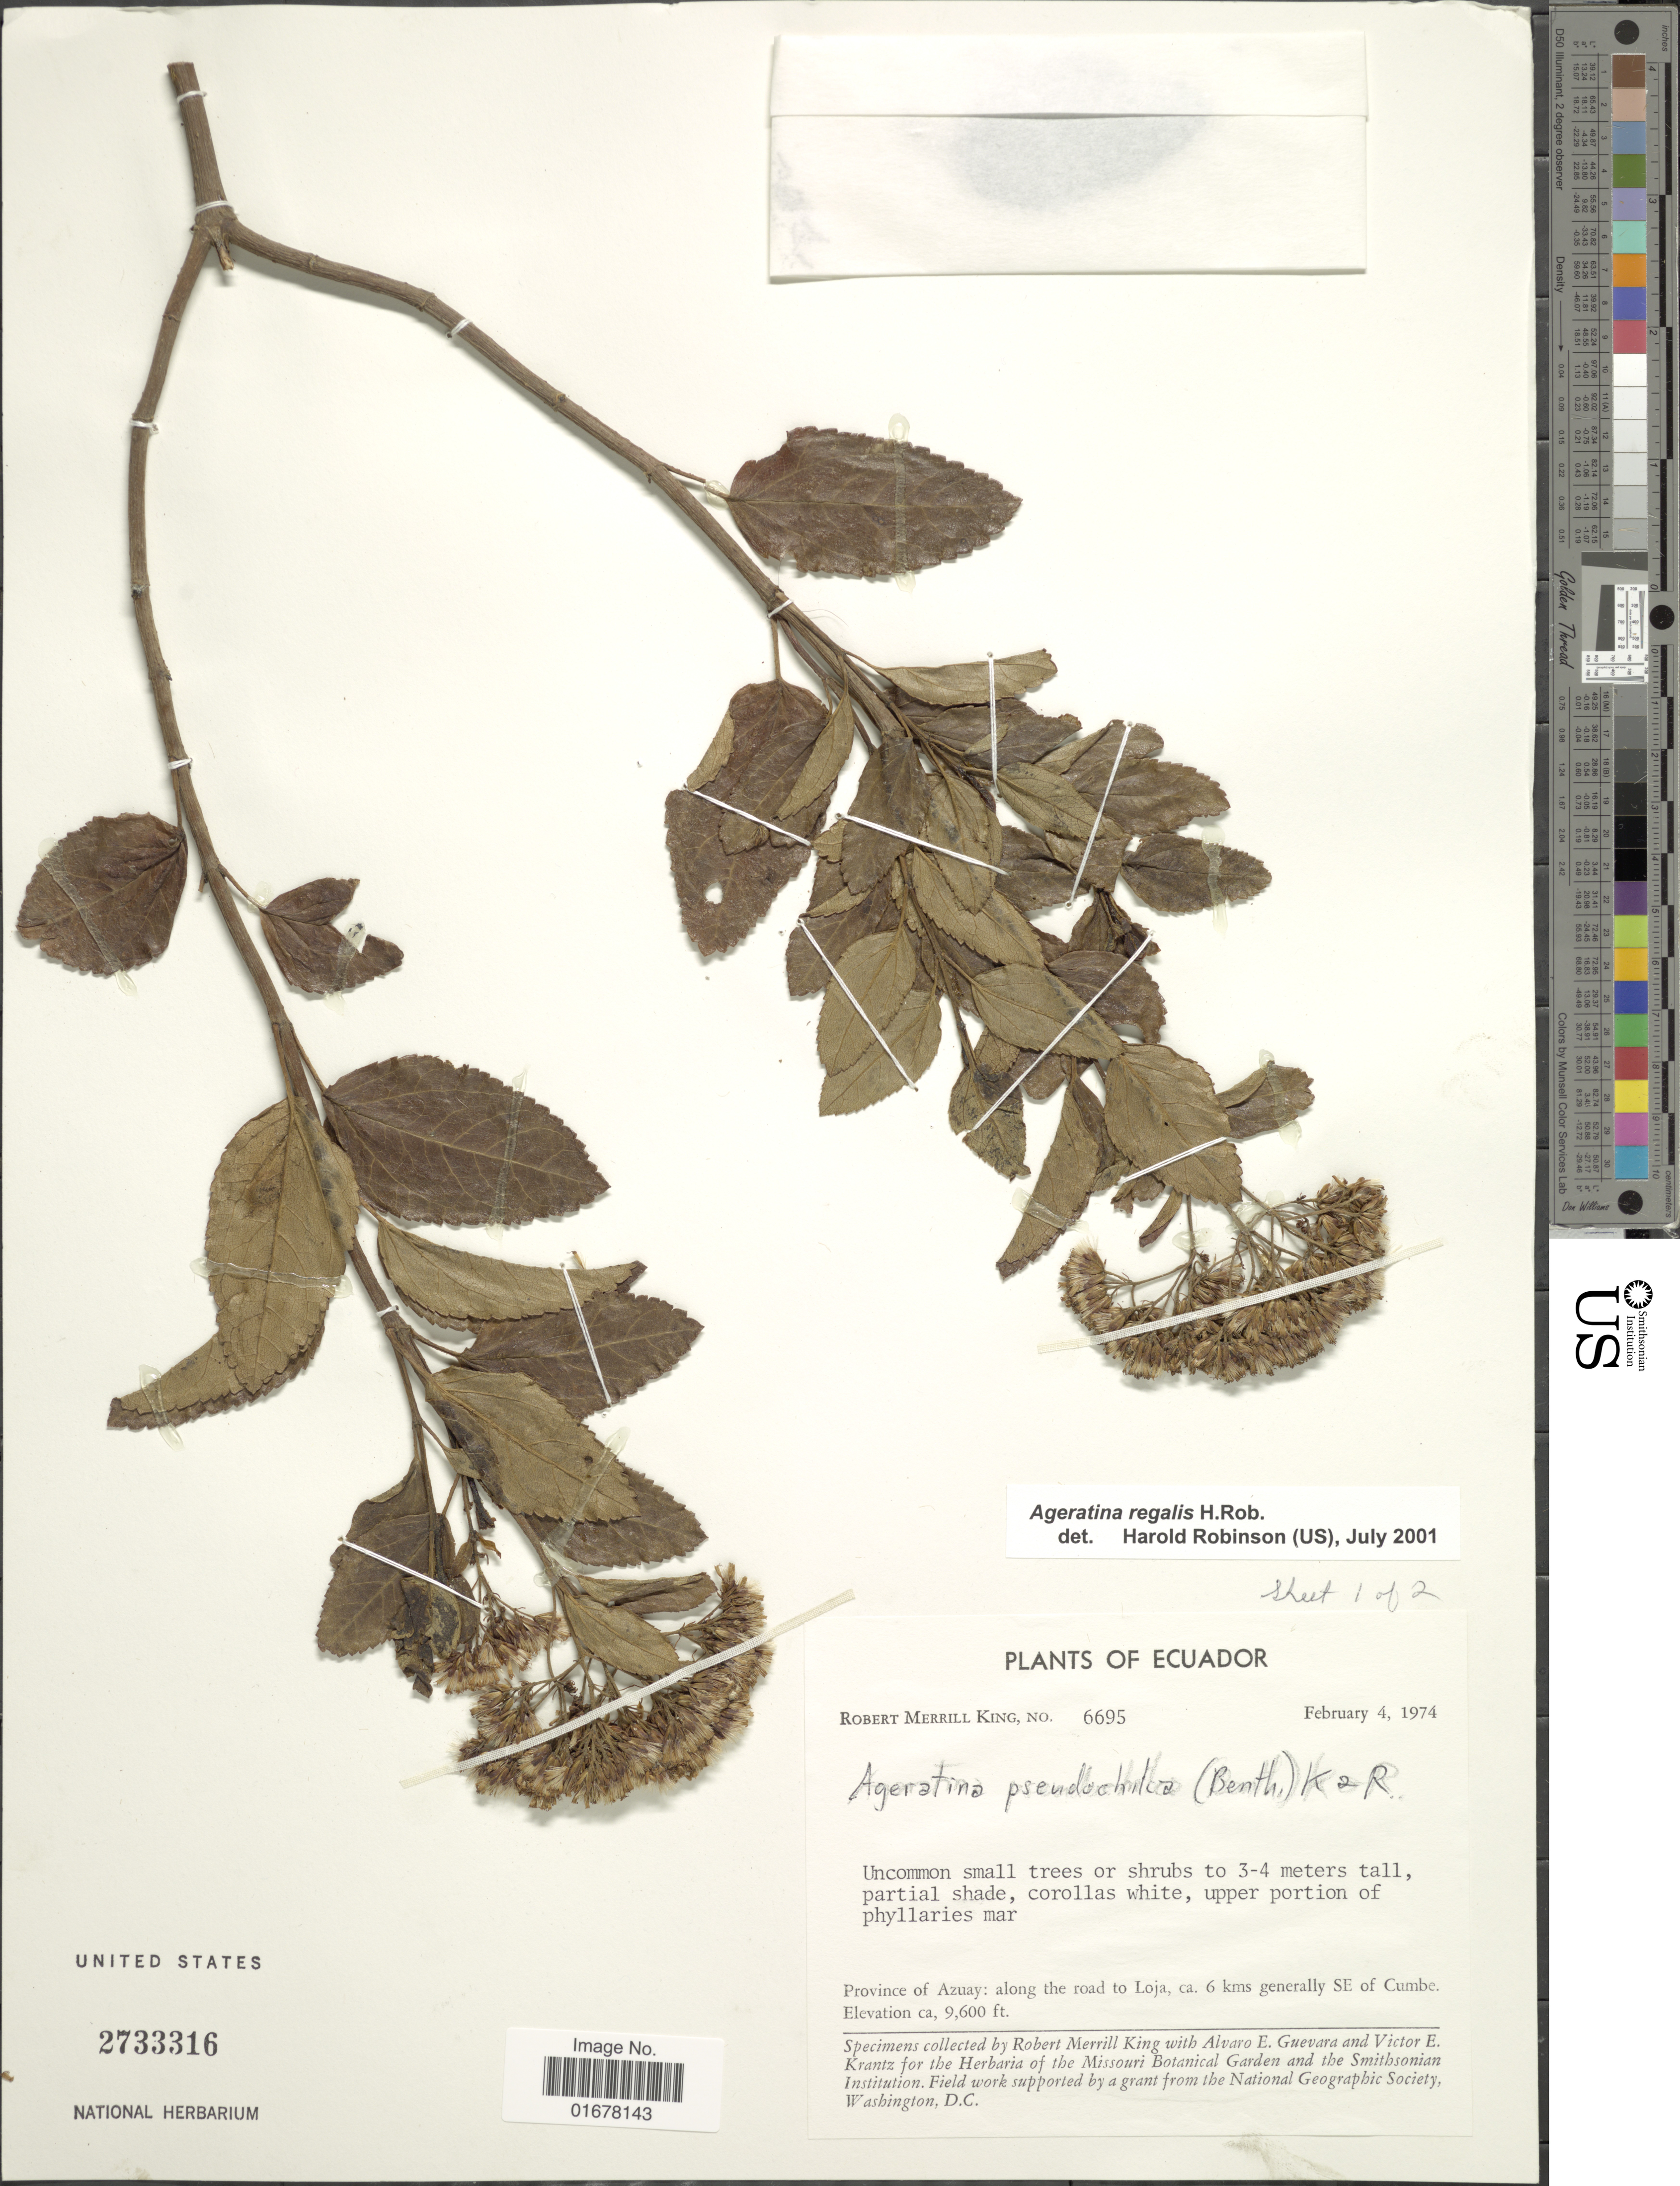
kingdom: Plantae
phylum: Tracheophyta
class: Magnoliopsida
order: Asterales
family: Asteraceae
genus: Ageratina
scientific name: Ageratina regalis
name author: H. Rob.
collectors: R. M. King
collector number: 6695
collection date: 1974-02-04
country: Ecuador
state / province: Azuay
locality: Province of Azuay: along the road to Loja, 6 kms generally SE of Cumbe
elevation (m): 2926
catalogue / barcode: US 2733316